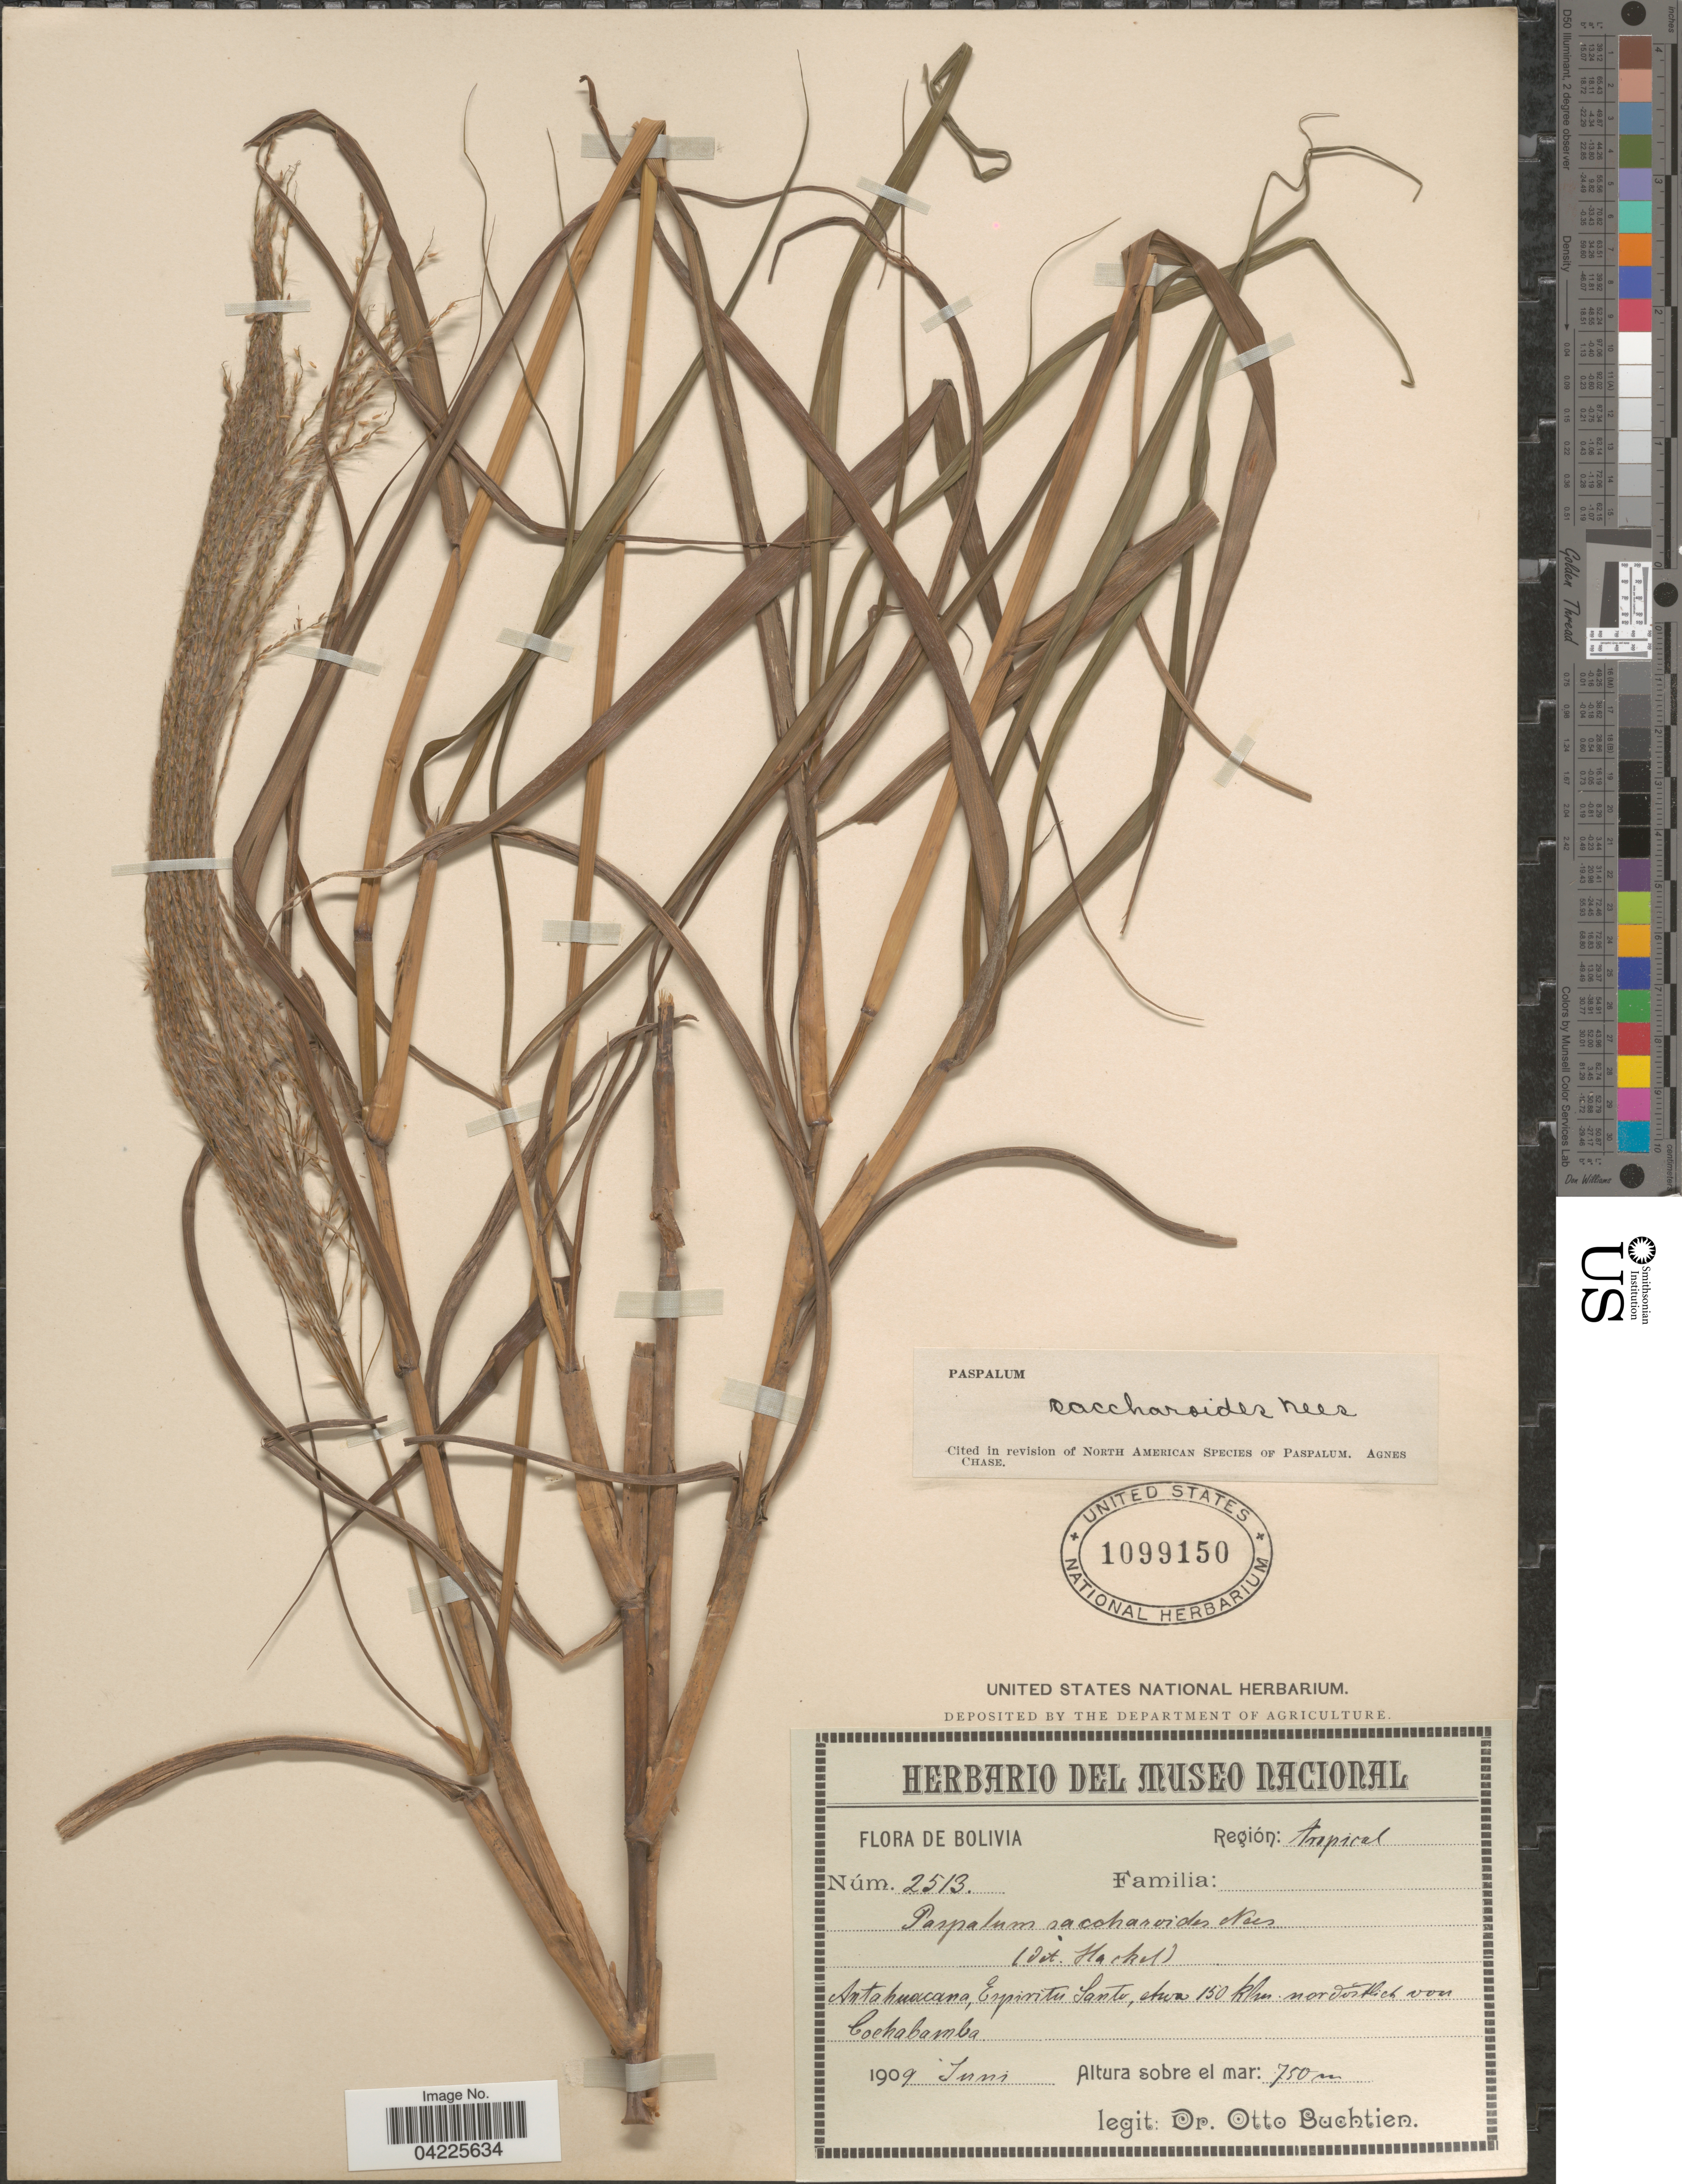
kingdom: Plantae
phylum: Tracheophyta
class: Liliopsida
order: Poales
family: Poaceae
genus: Paspalum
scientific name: Paspalum saccharoides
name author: Nees ex Trin.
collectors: O. Buchtien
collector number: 2513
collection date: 1909-06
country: Bolivia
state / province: Cochabamba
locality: Región: tropical. Antahuacana, Espirito Santo, etwa 150 klm. nordöstlich von Cochabamba.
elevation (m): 750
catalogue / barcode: US 1099150